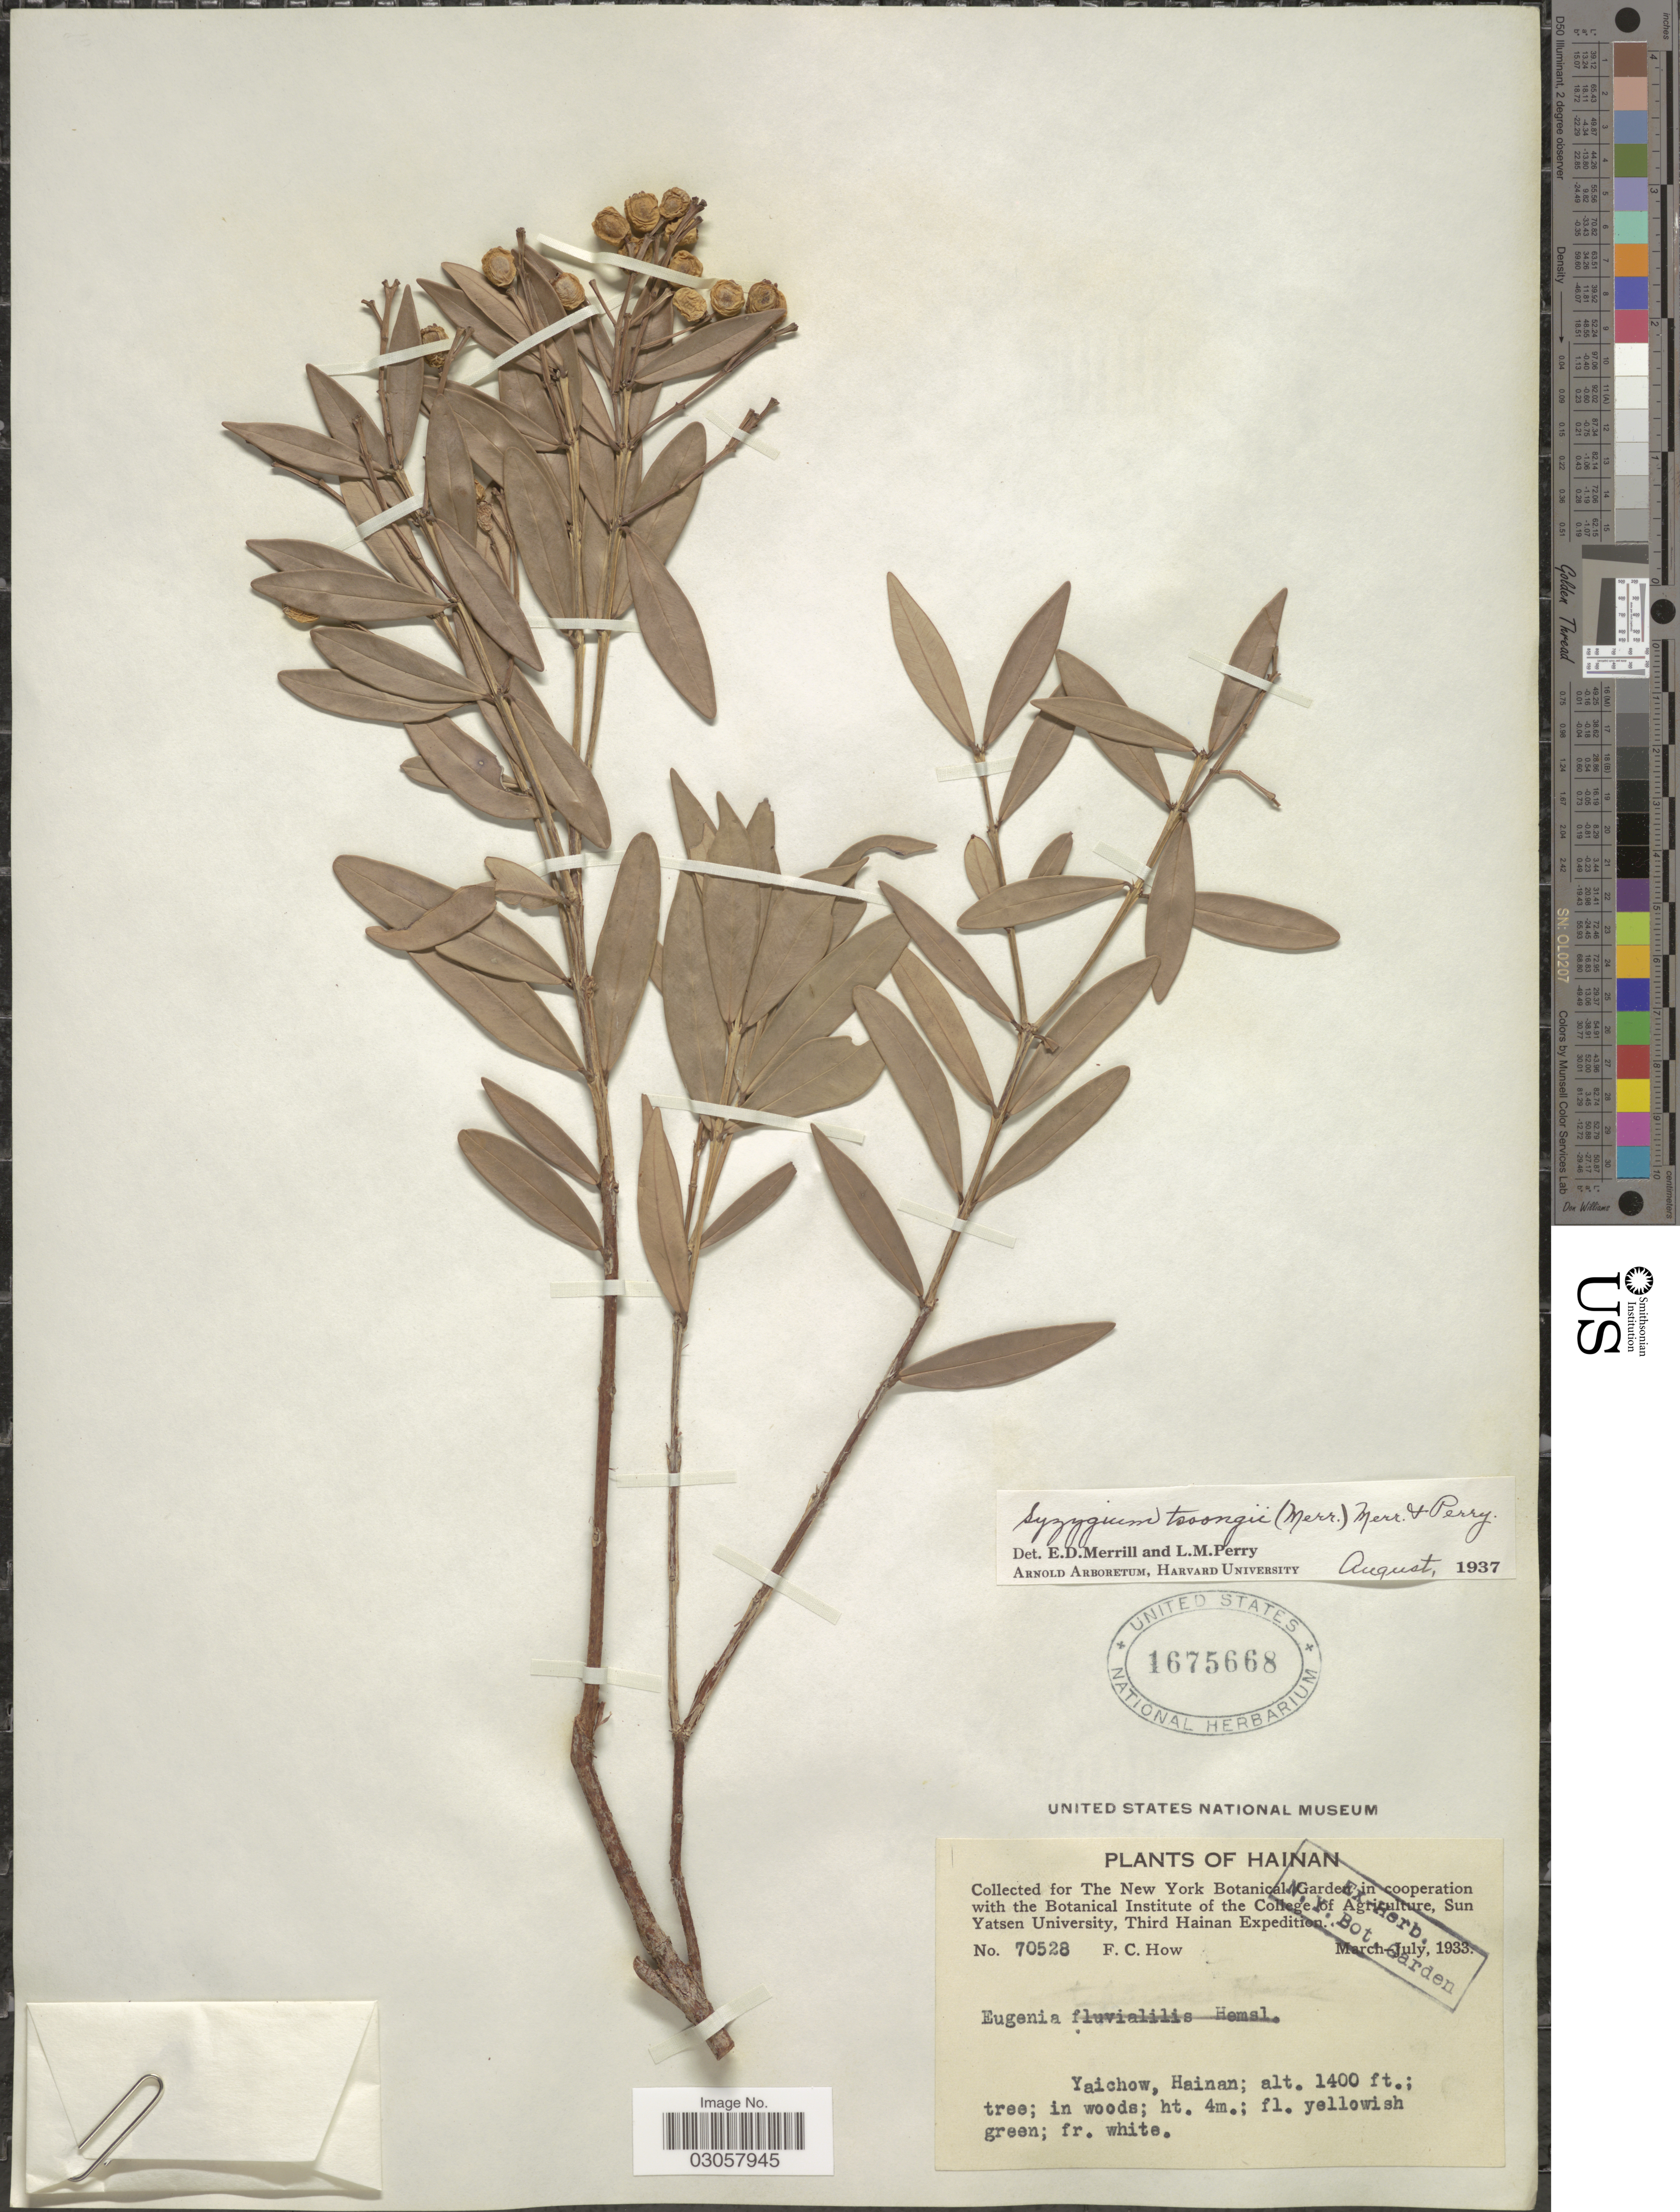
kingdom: Plantae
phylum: Tracheophyta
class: Magnoliopsida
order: Myrtales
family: Myrtaceae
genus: Syzygium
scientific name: Syzygium tsoongii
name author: (Merr.) Merr. & L.M. Perry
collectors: F. C. How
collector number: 70528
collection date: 1933-03/1933-07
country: China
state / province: Hainan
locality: Yaichow.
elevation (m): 427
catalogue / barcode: US 1675668